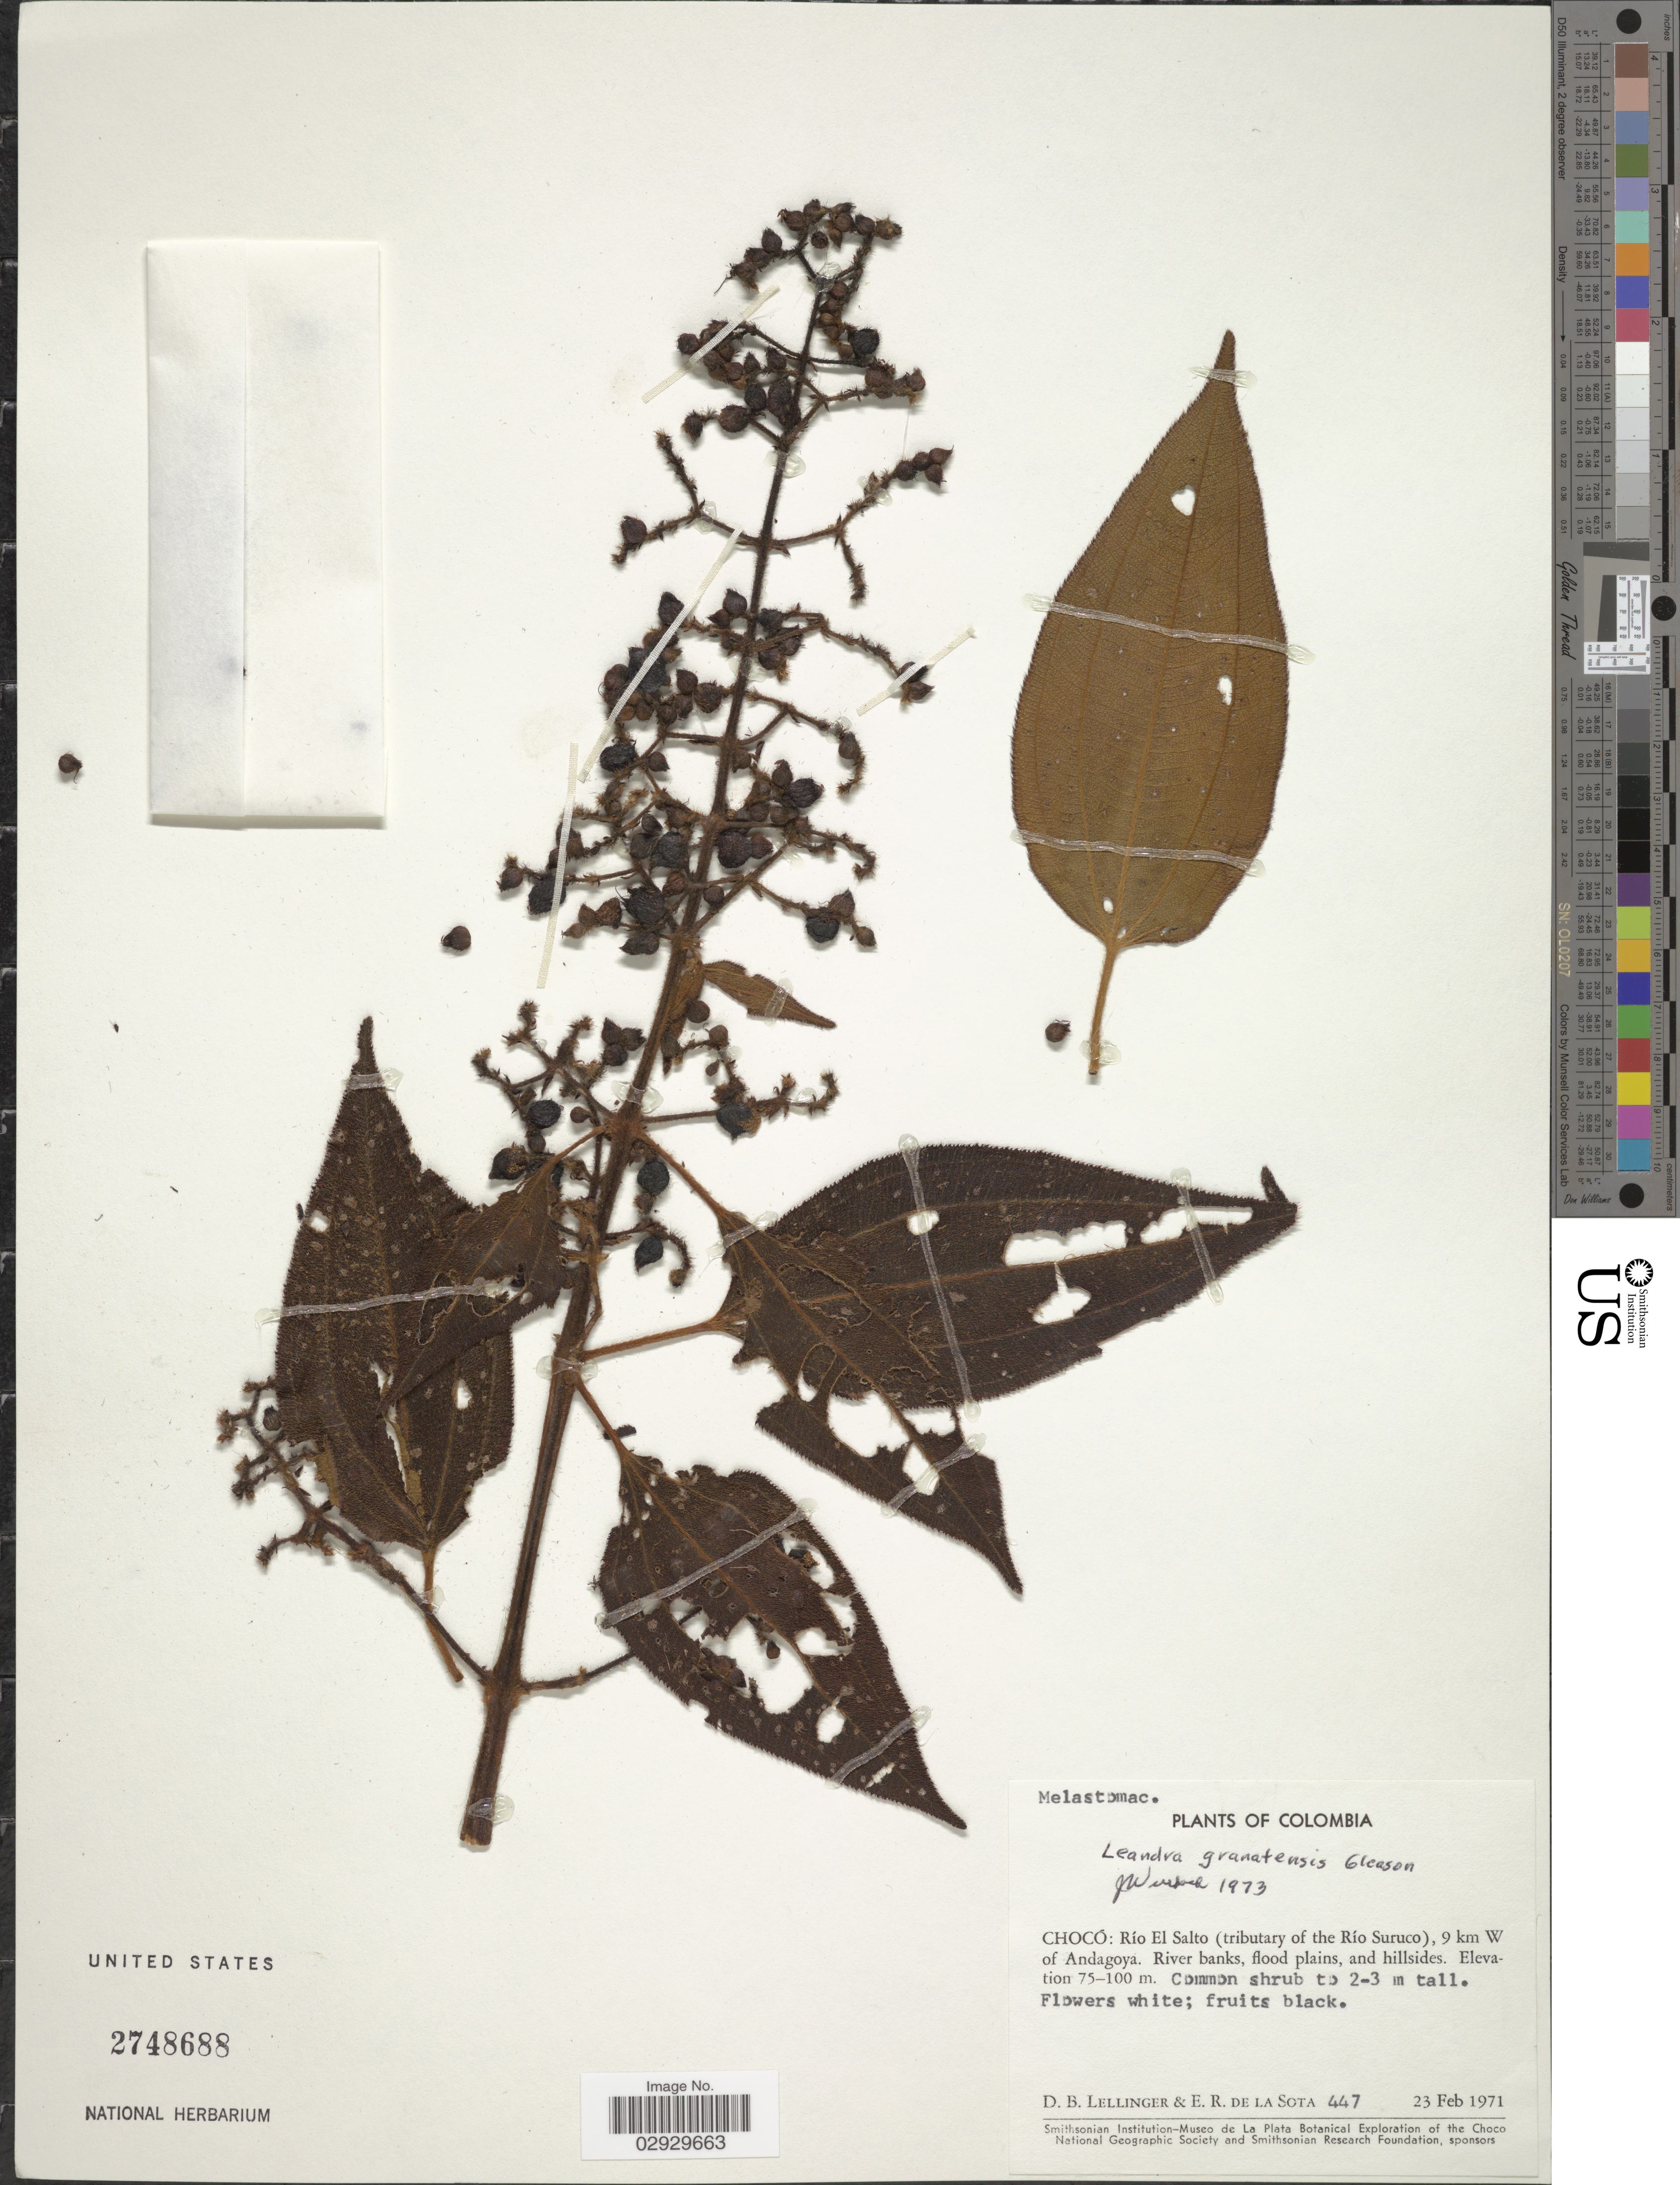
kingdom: Plantae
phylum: Tracheophyta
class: Magnoliopsida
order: Myrtales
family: Melastomataceae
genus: Leandra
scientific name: Leandra granatensis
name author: Gleason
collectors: D. B. Lellinger & E. R. de la Sota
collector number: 447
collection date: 1971-02-23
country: Colombia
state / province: Chocó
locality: Río El Salto (tributary of the Río Suruco), 9 km W of Andagoya.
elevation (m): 75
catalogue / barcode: US 2748688